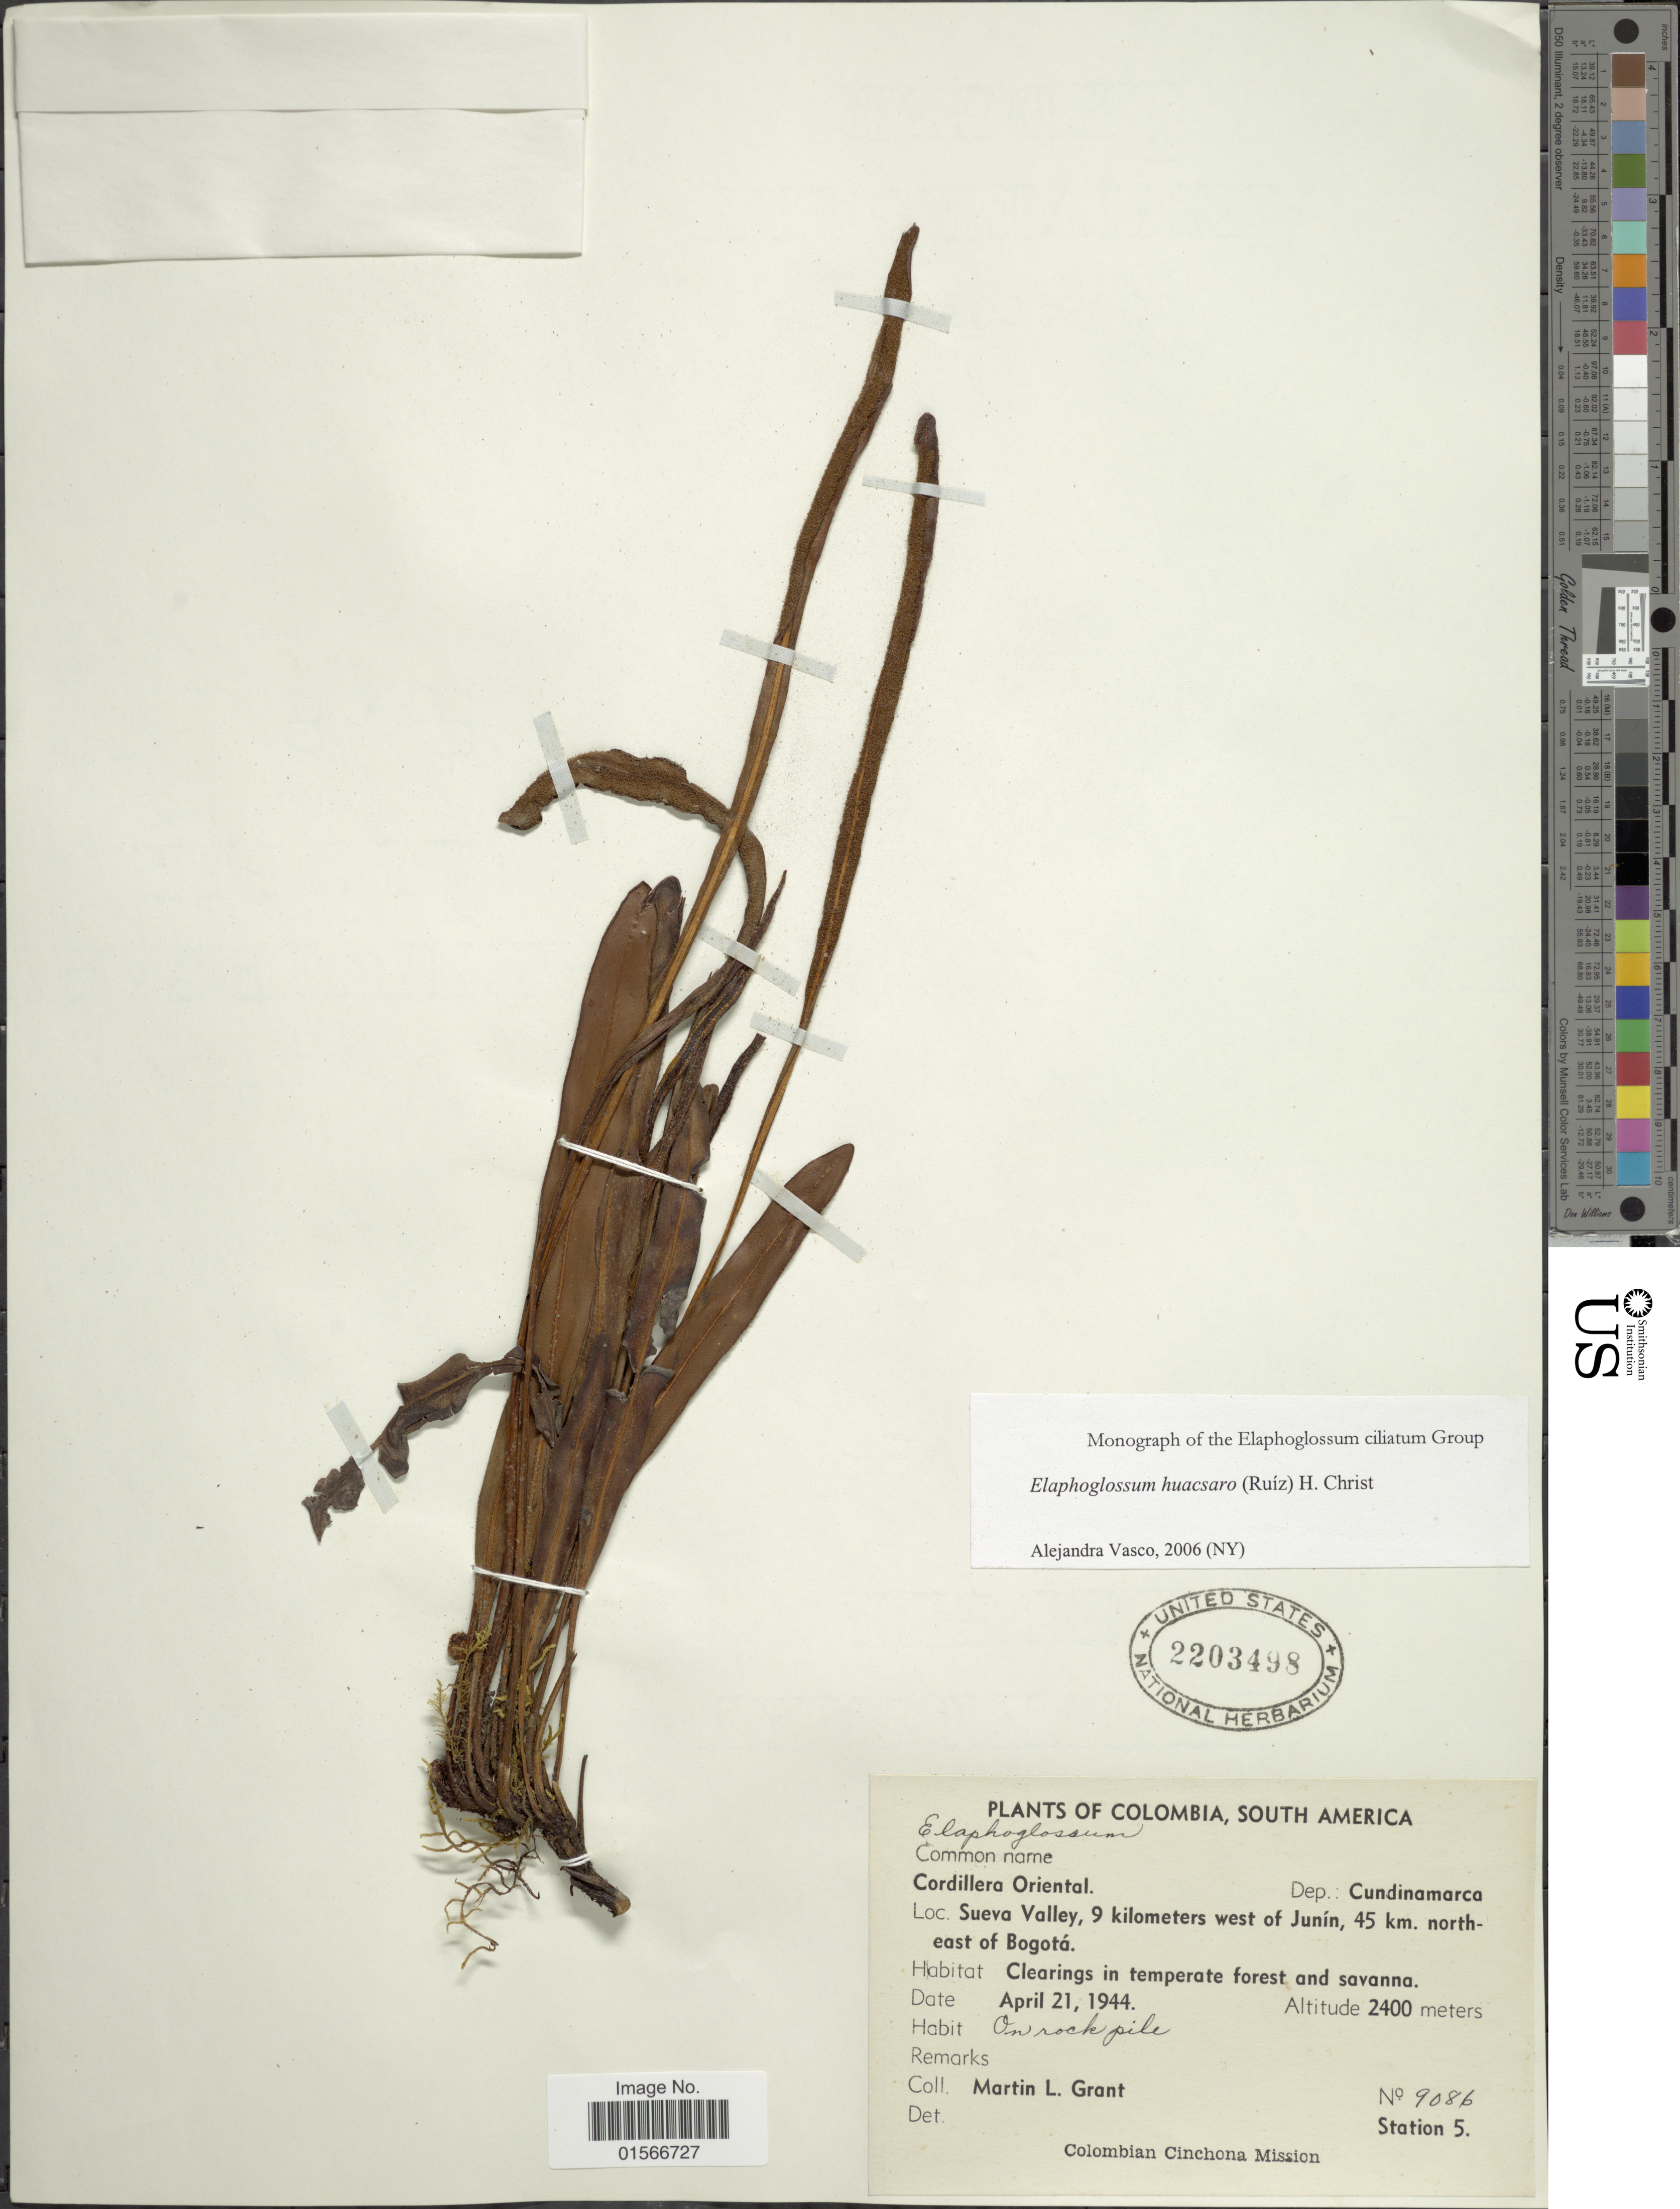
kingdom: Plantae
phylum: Tracheophyta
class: Polypodiopsida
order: Polypodiales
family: Dryopteridaceae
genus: Elaphoglossum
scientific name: Elaphoglossum huacsaro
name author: (Ruiz) Christ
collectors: M. L. Grant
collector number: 9086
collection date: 1944-04-21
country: Colombia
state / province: Cundinamarca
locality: Cordillera Oriental, Dep.: Cundinamarca, Sueva Valley, 9 kilometers west of Junín, 45 km. northeast of Bogotá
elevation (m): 2400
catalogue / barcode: US 2203498